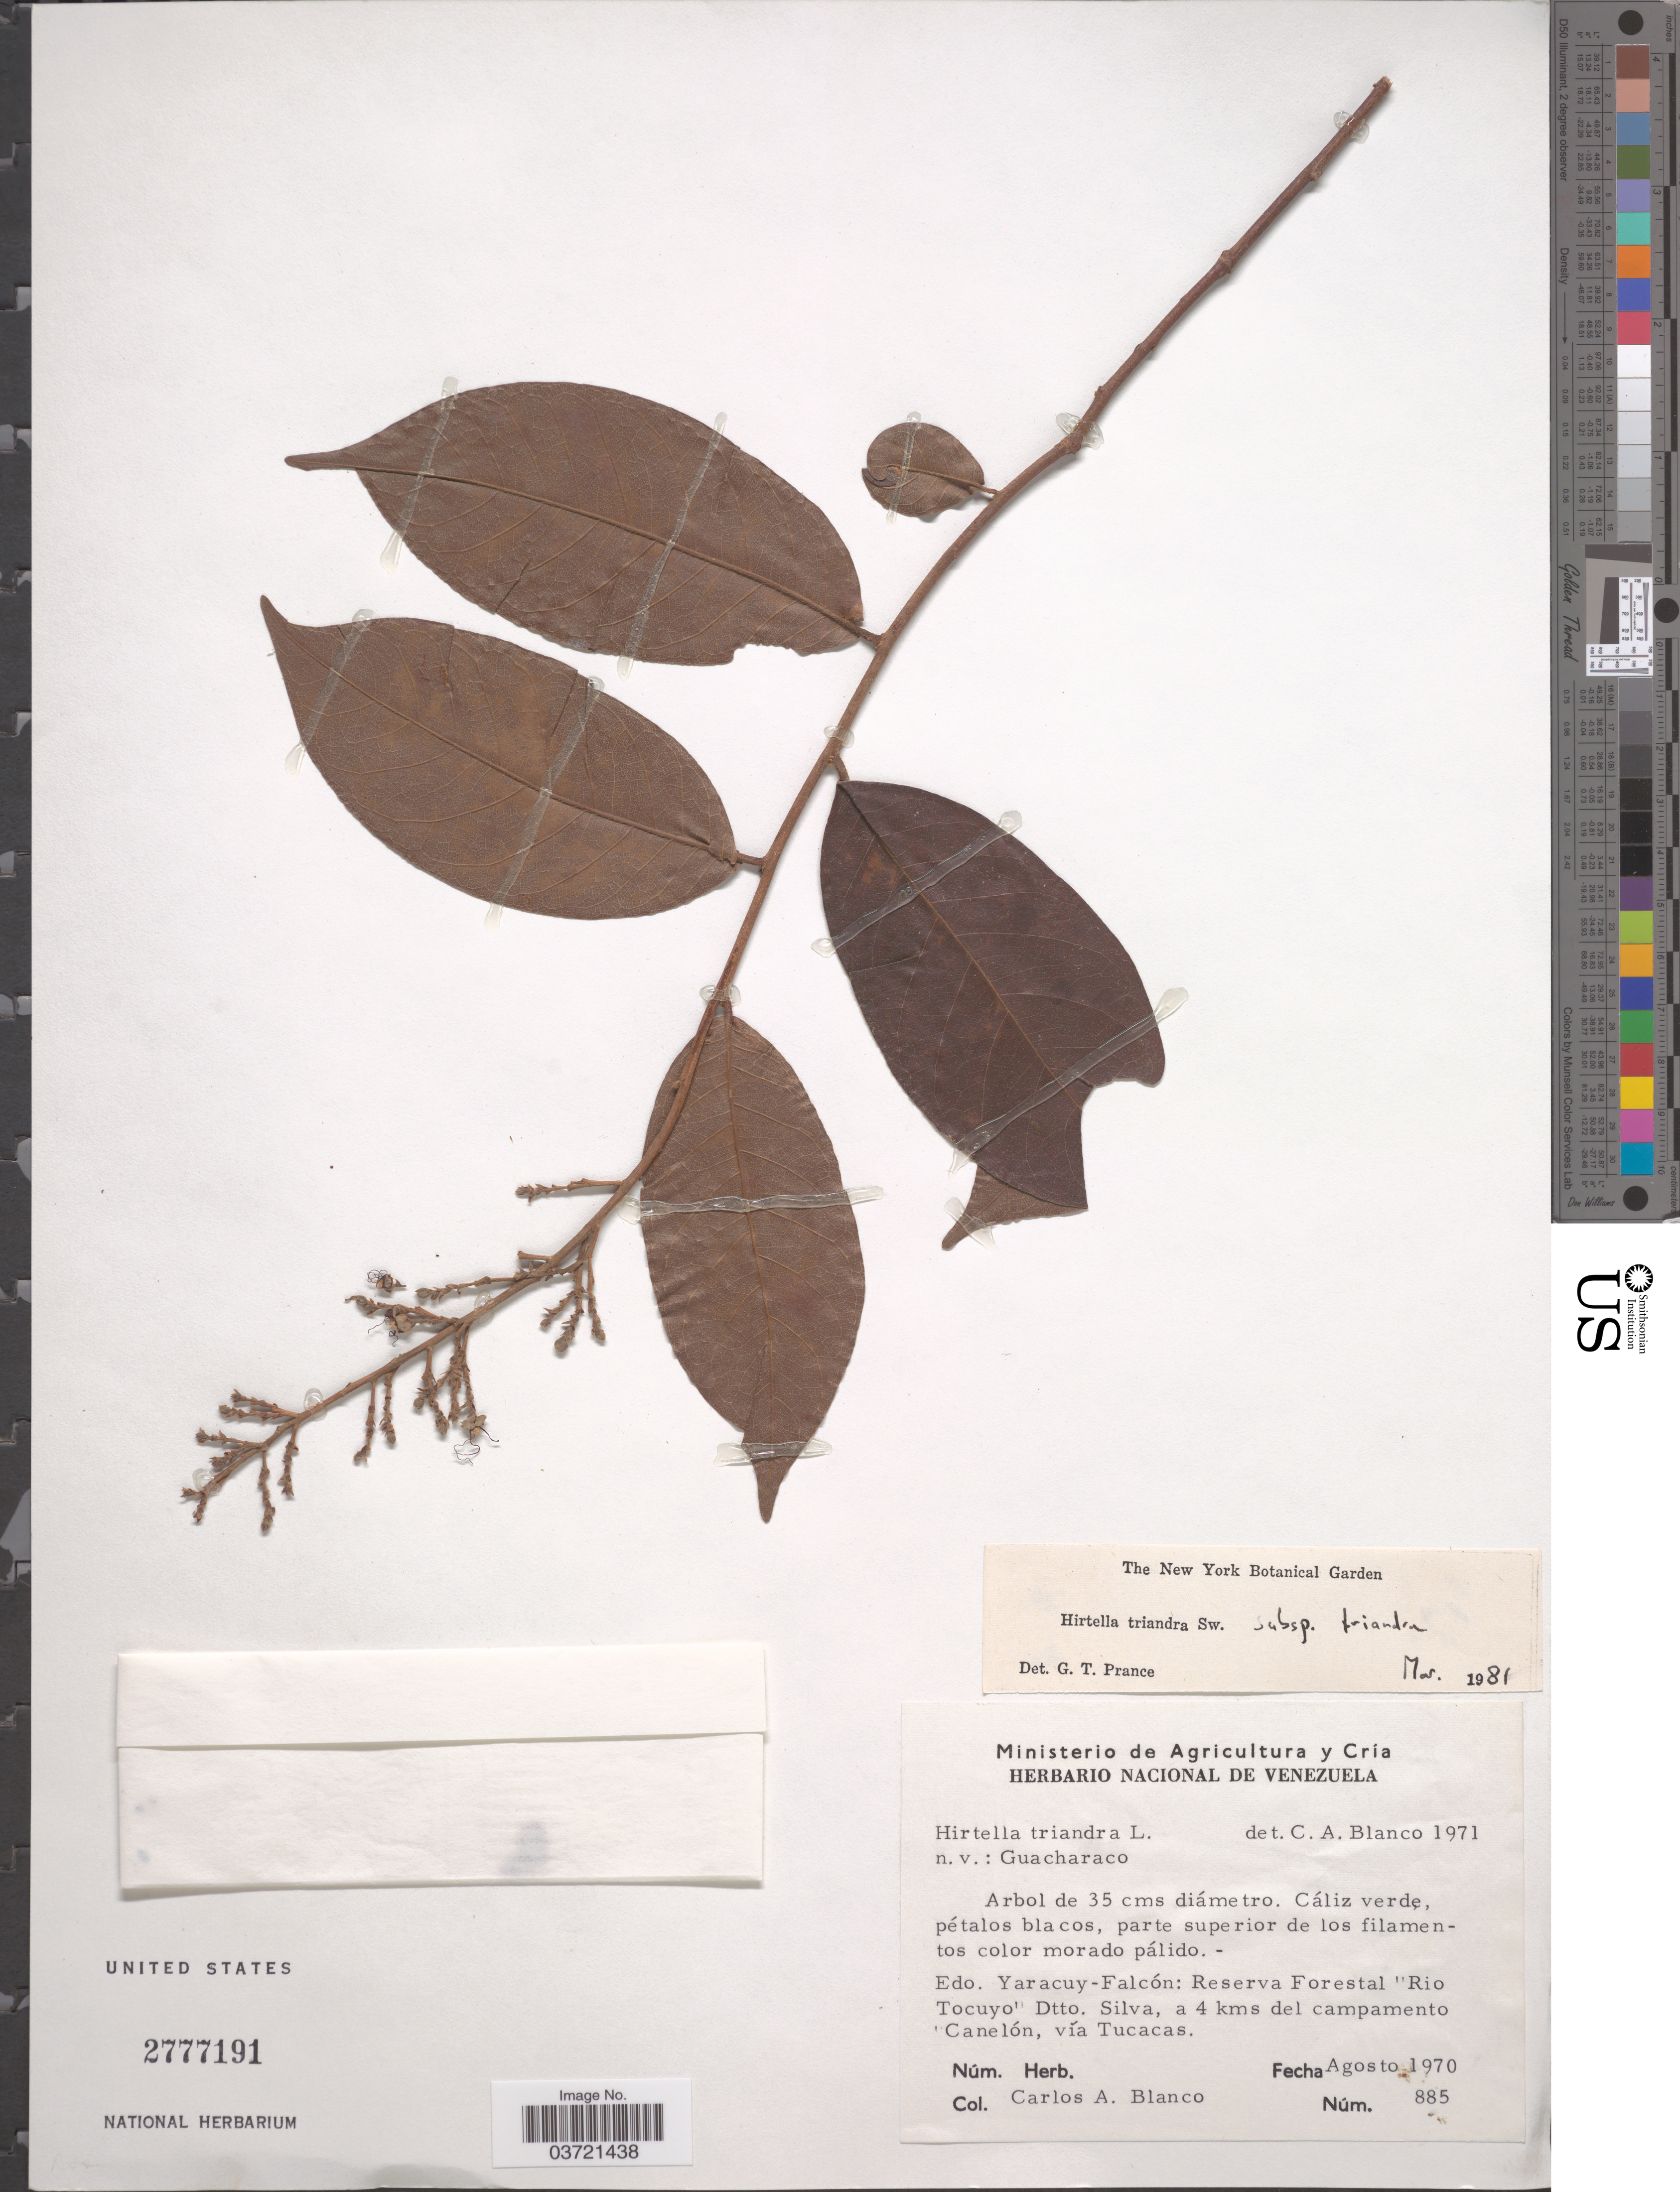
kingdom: Plantae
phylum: Tracheophyta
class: Magnoliopsida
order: Malpighiales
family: Chrysobalanaceae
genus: Hirtella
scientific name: Hirtella triandra subsp. triandra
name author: Sw.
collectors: C. A. Blanco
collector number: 885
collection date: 1970-08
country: Venezuela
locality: Edo. Yaracuy - Falcón: Reserva Forestal "Rio Tocuyo" Dtto. Silva, a 4 kms del campamento Canelón, vía Tucacas.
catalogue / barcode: US 2777191